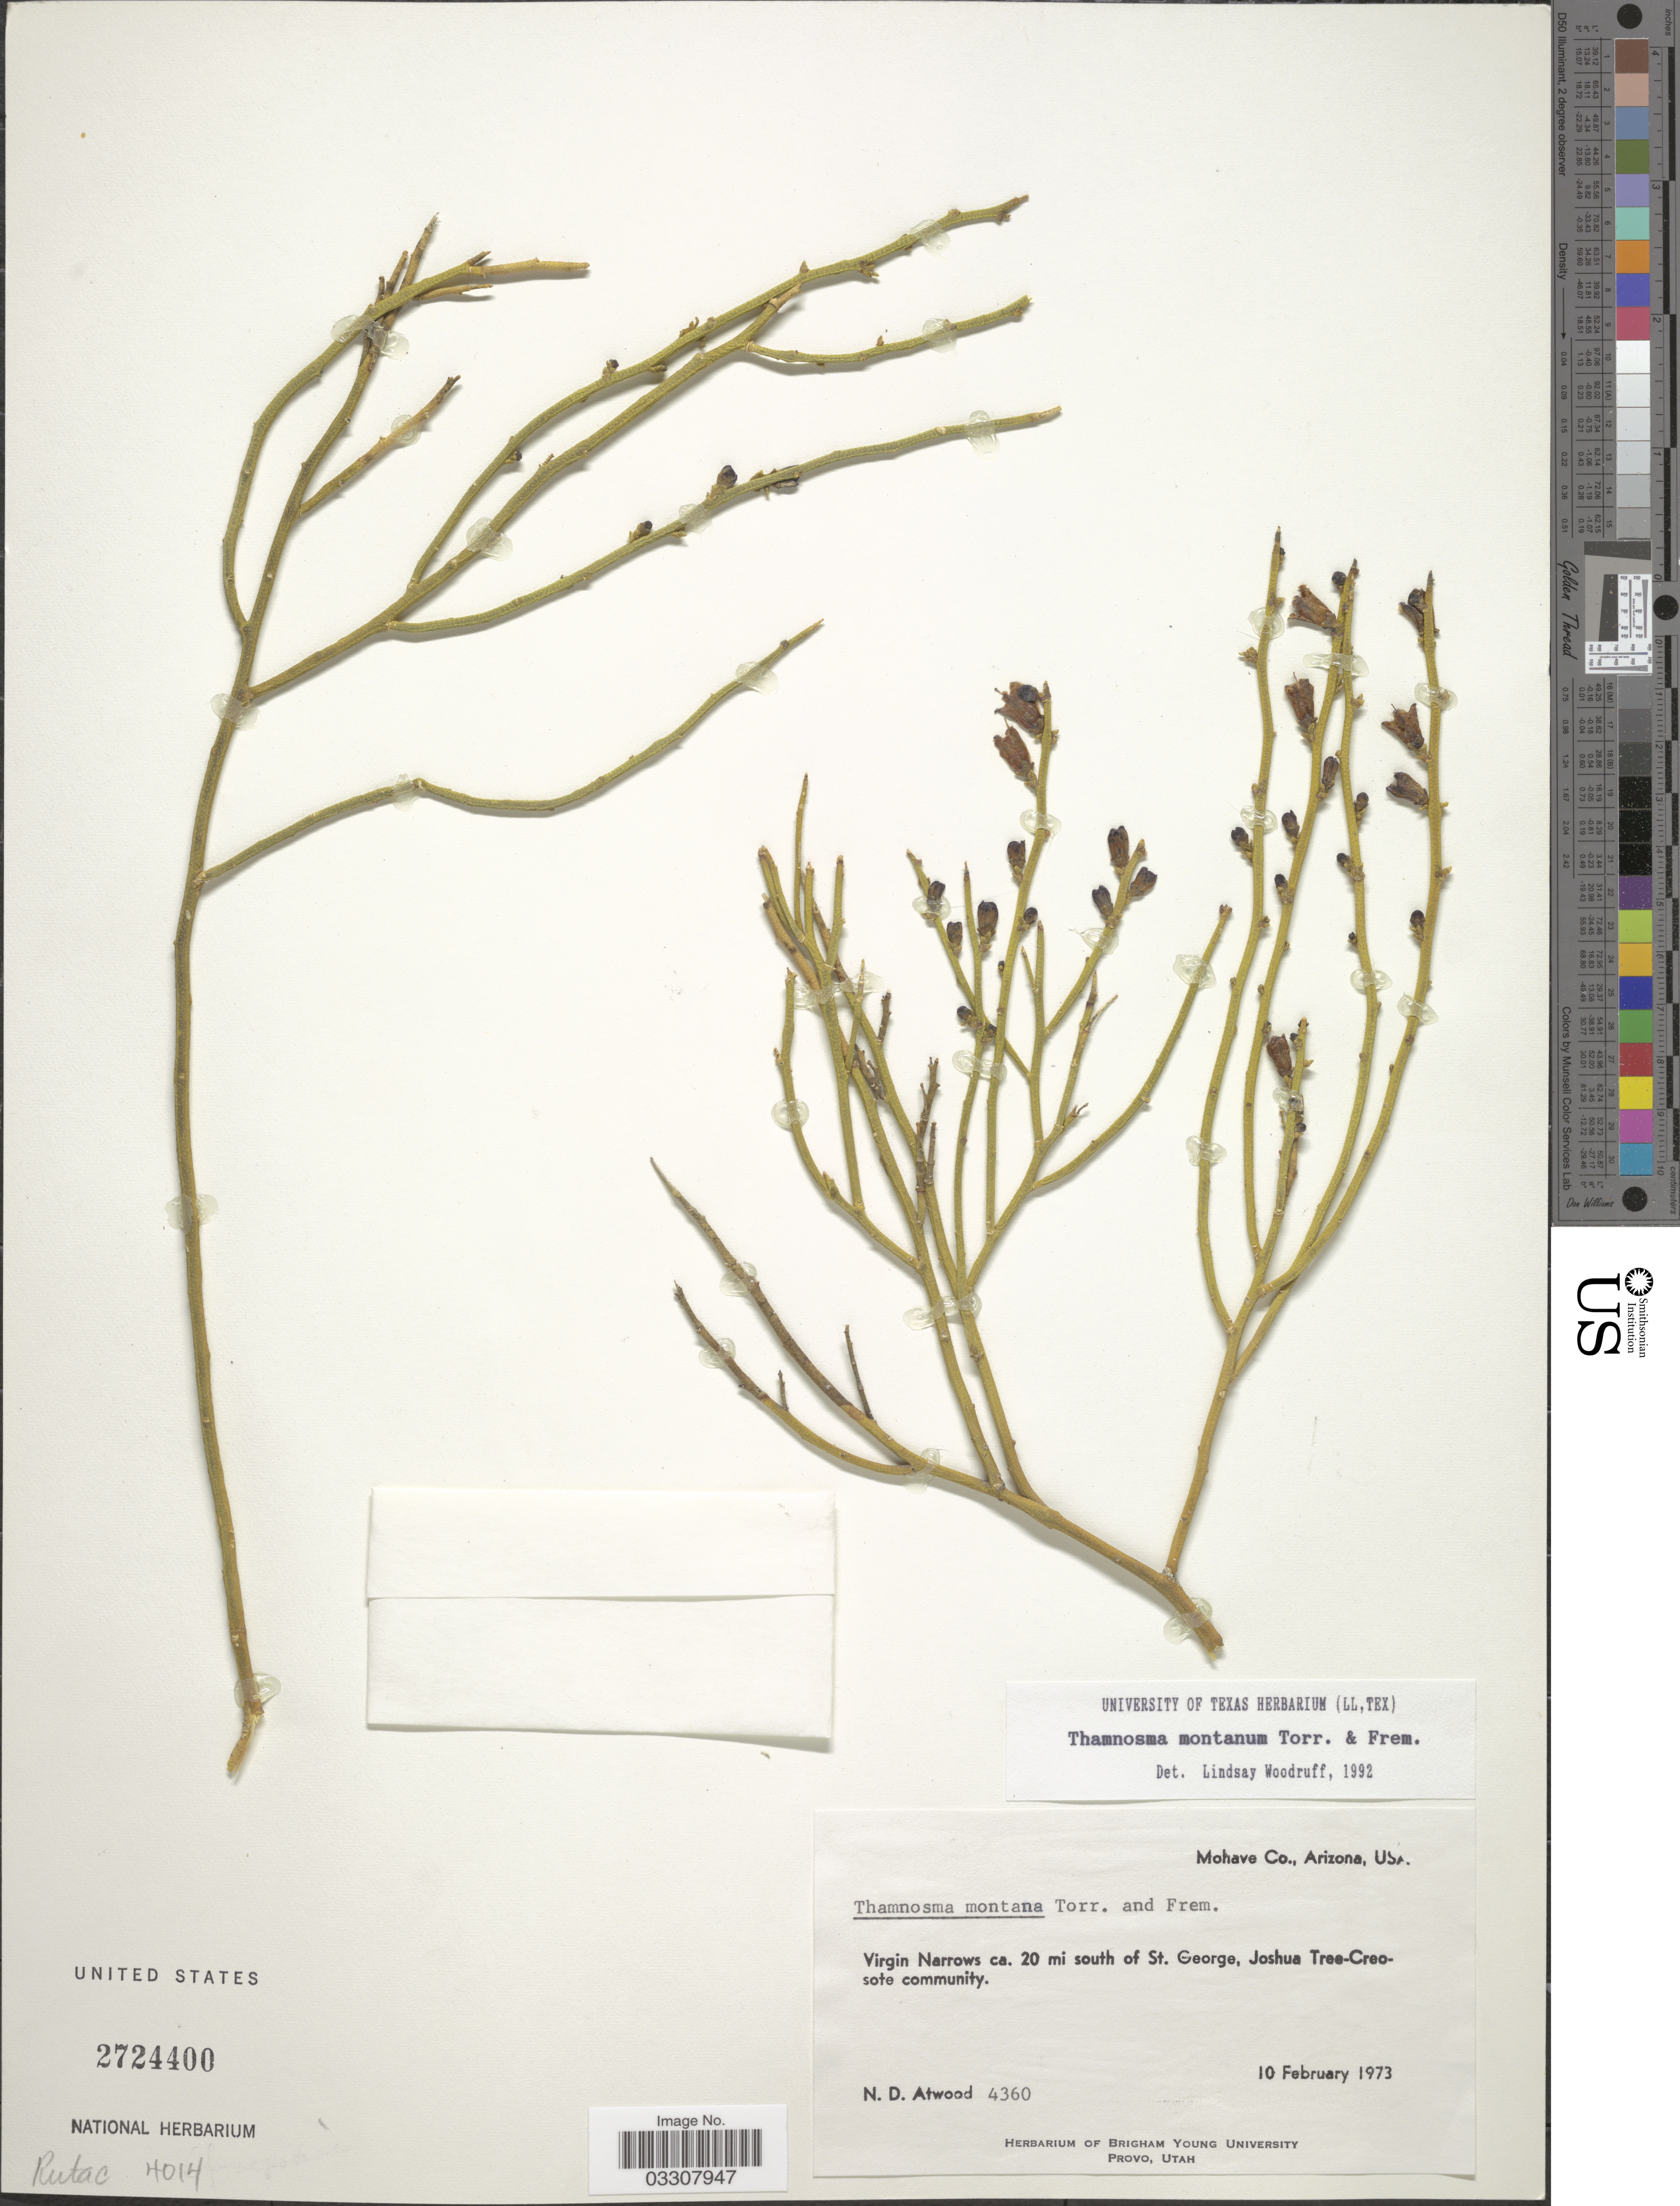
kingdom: Plantae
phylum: Tracheophyta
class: Magnoliopsida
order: Sapindales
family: Rutaceae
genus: Thamnosma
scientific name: Thamnosma montana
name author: Torr. & Frém.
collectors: N. Atwood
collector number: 4360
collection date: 1973-02-10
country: United States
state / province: Arizona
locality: Mohave Co. Virgin Narrows ca. 20 mi south of St. George, Joshua Tree-Creosote community.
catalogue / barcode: US 2724400